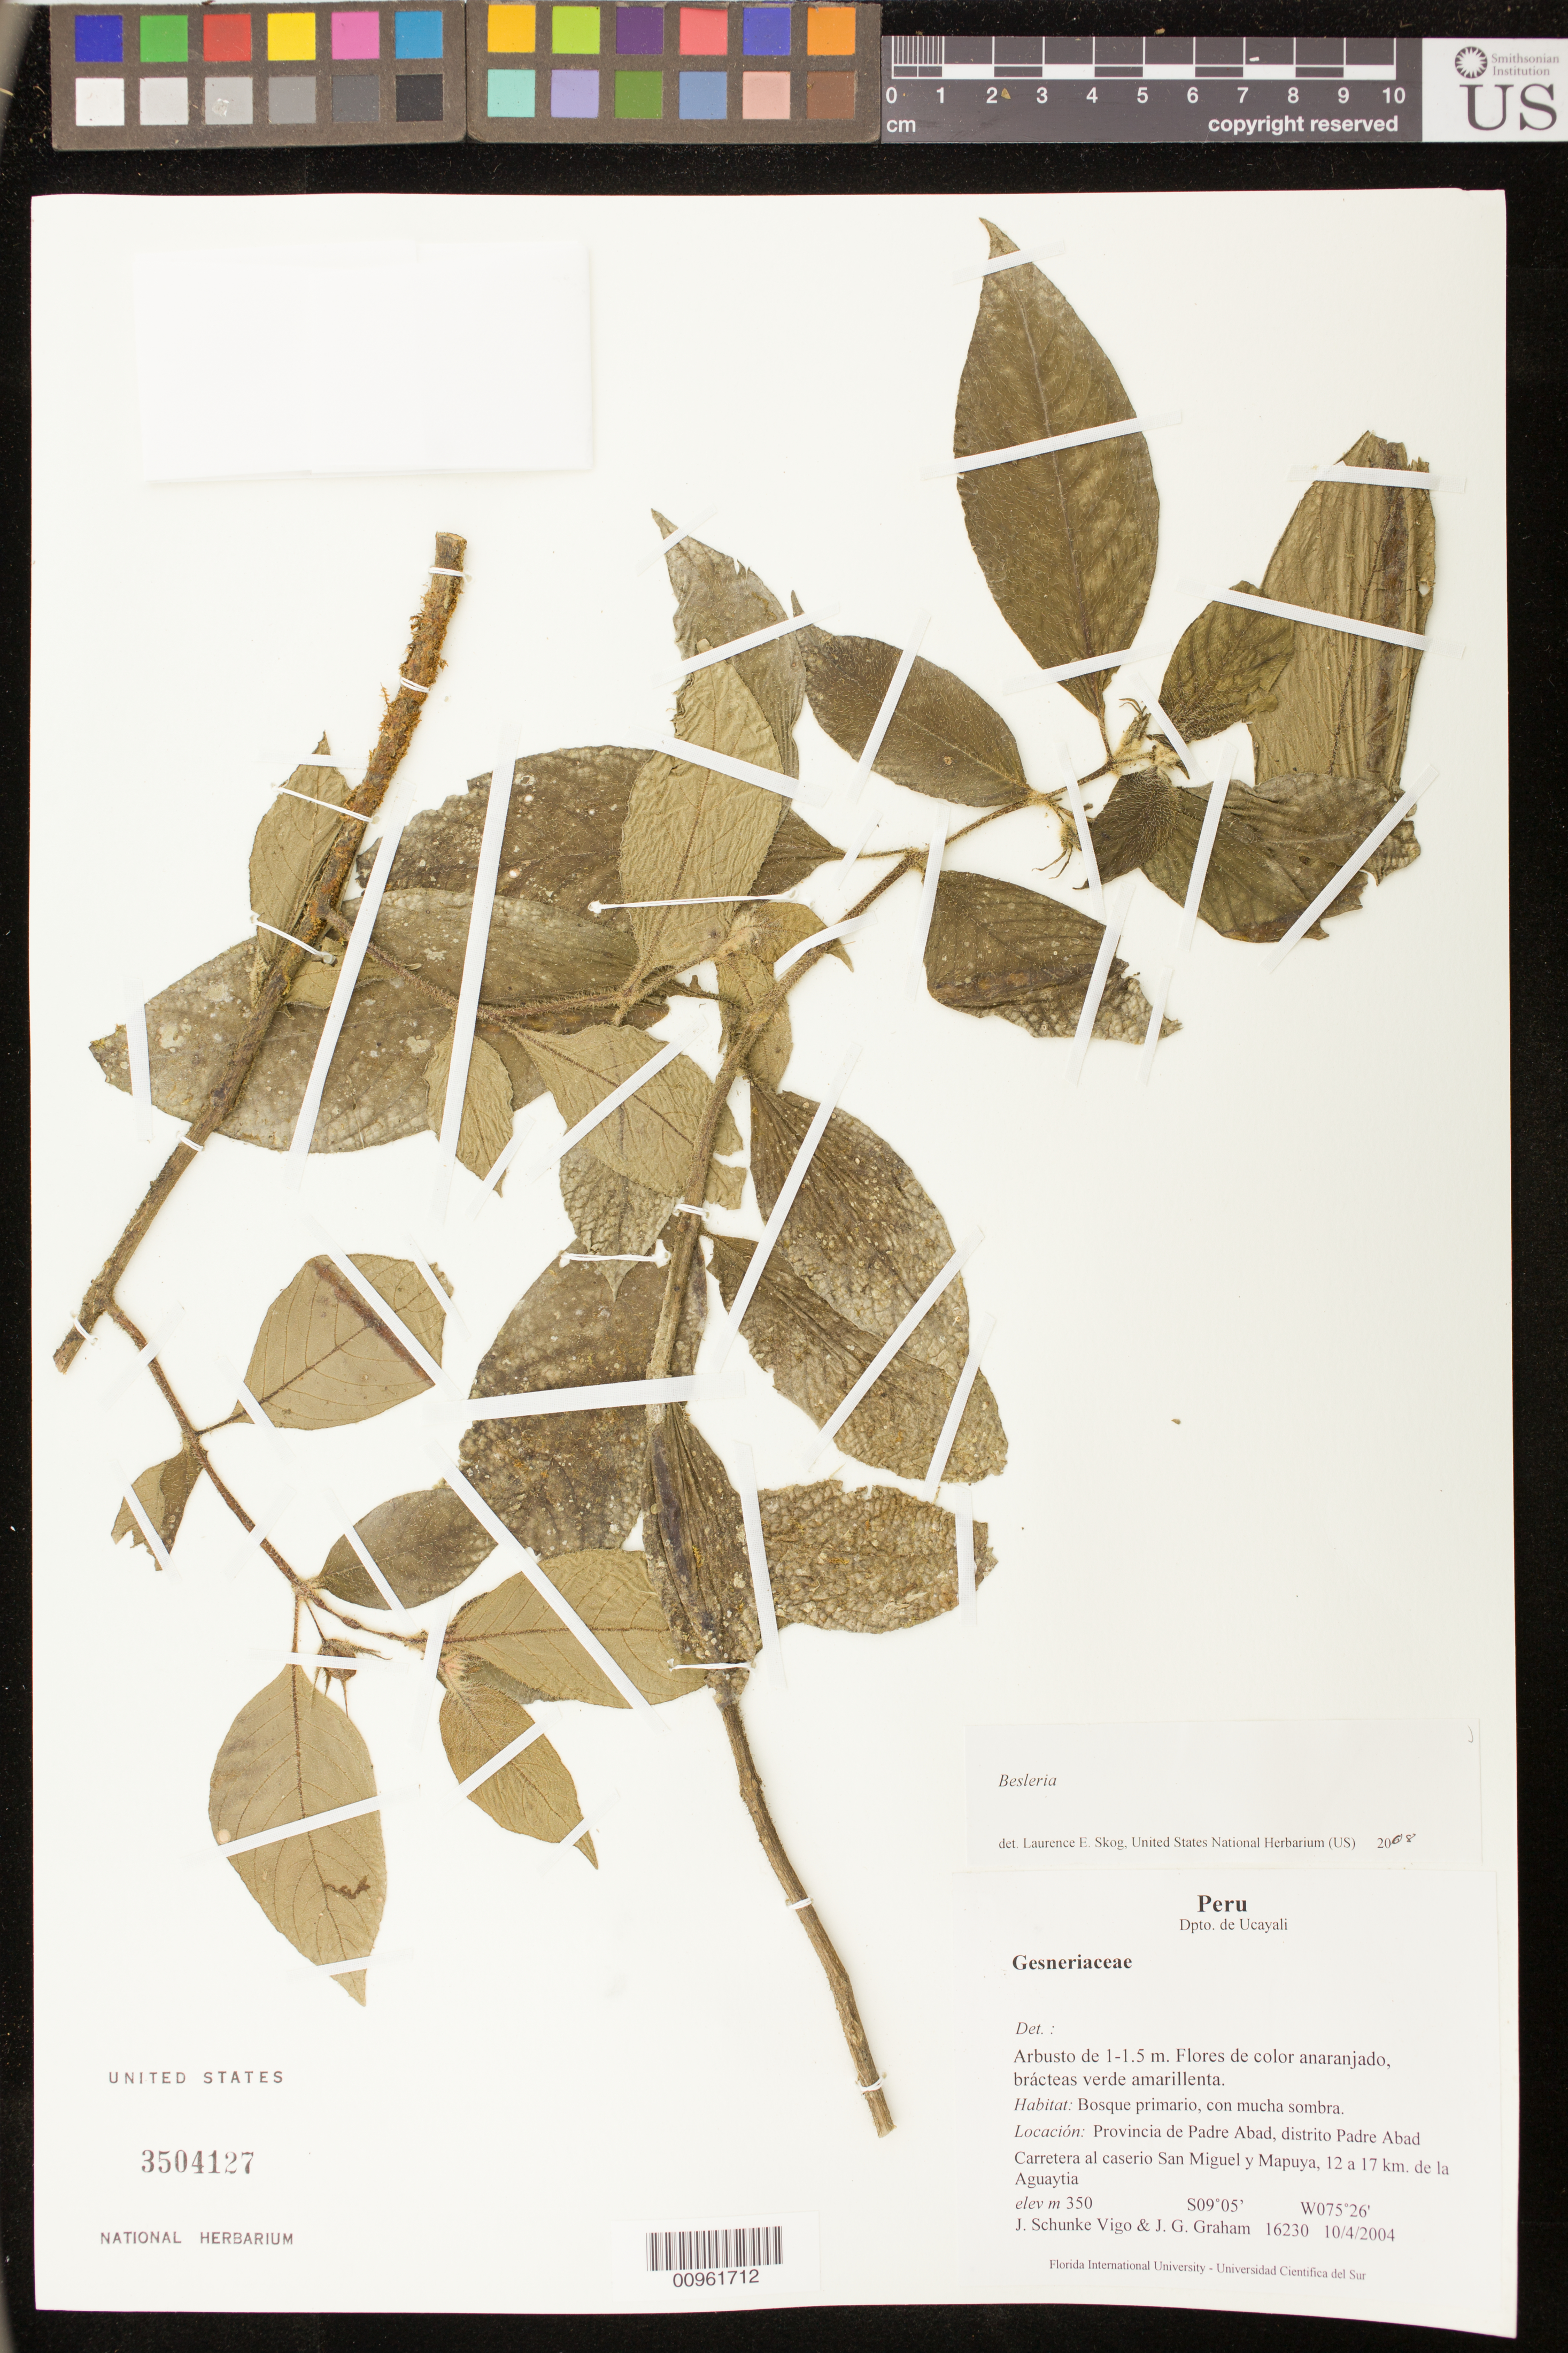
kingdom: Plantae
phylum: Tracheophyta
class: Magnoliopsida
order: Lamiales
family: Gesneriaceae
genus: Besleria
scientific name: Besleria sp.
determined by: Skog, Laurence E.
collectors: J. Schunke Vigo & J. G. Graham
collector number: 16230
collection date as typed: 04 Oct 2004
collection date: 2004-10-04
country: Peru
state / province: Ucayali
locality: Provincia de Padre Abad, distrito Padre Abad. Carretera al caserio San Miguel y Mapuya, 12 a 17 km de la Aguaytia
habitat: Bosque primario, con mucha sombra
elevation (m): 350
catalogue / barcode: US 3504127